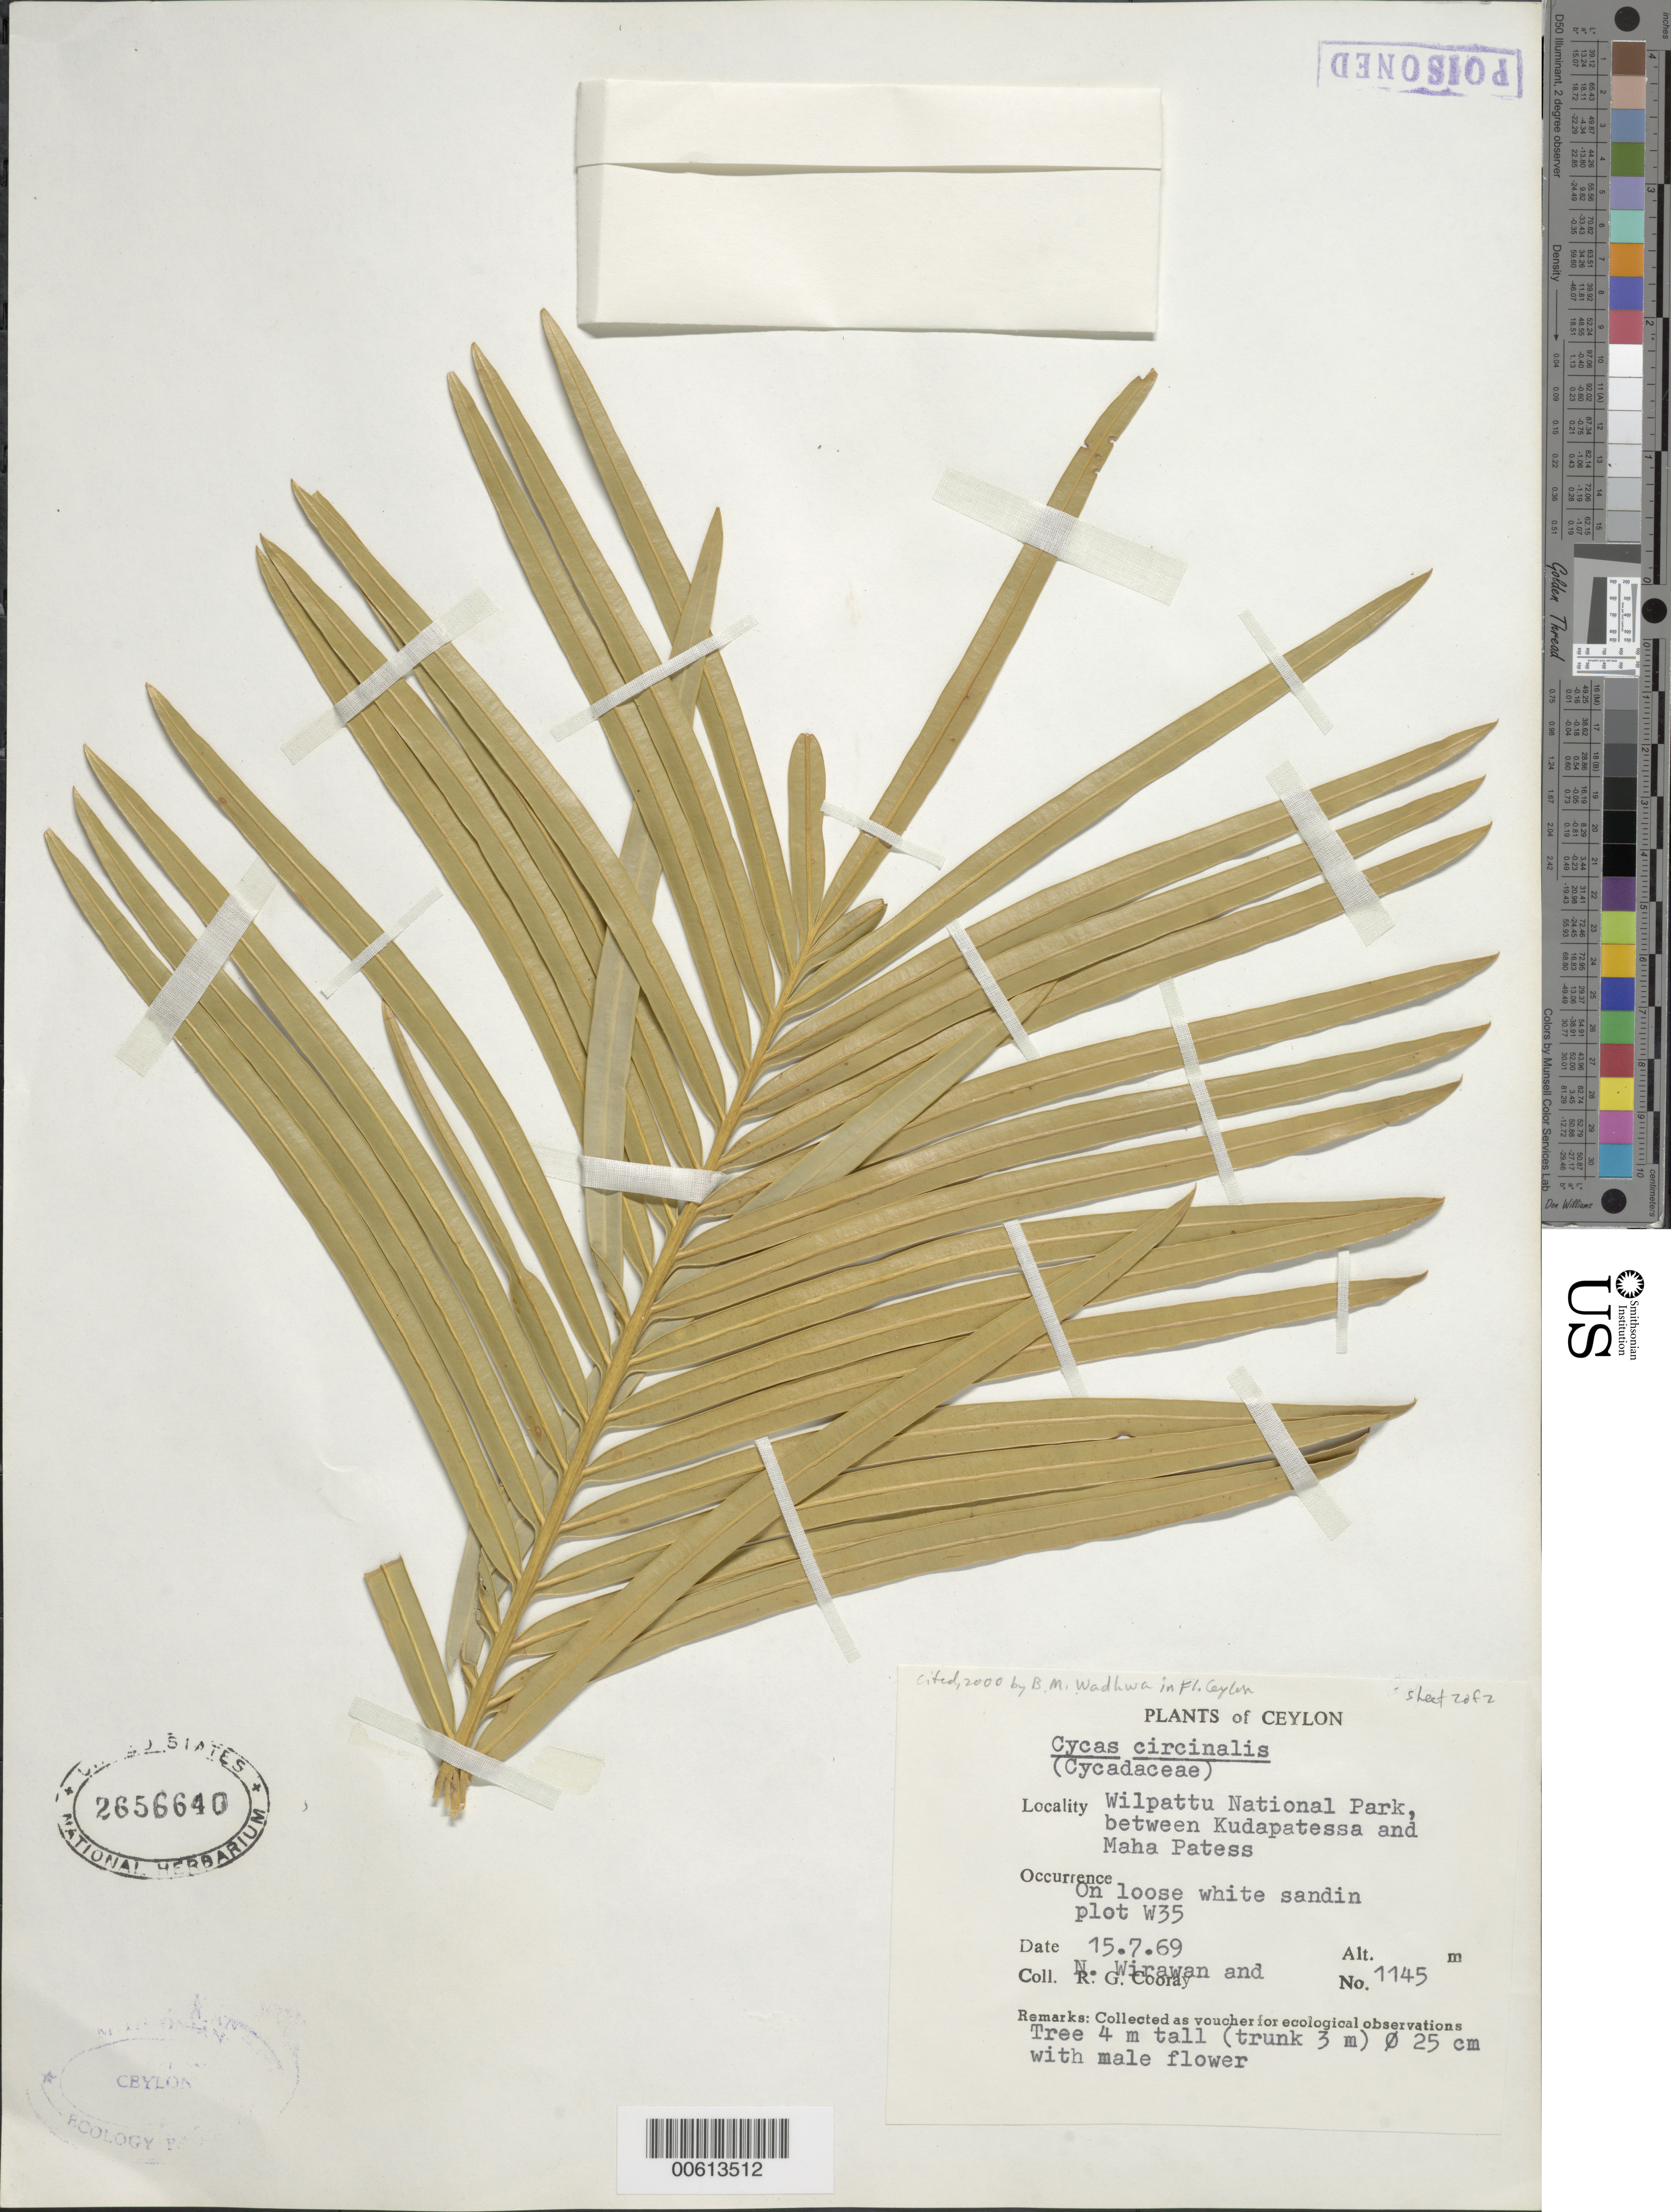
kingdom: Plantae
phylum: Tracheophyta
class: Cycadopsida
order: Cycadales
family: Cycadaceae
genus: Cycas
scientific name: Cycas circinalis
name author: L.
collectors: N. Wirawan & R. Cooray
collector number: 1145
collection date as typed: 15 Jul 1969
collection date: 1969-07-15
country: Sri Lanka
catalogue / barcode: US 2656640